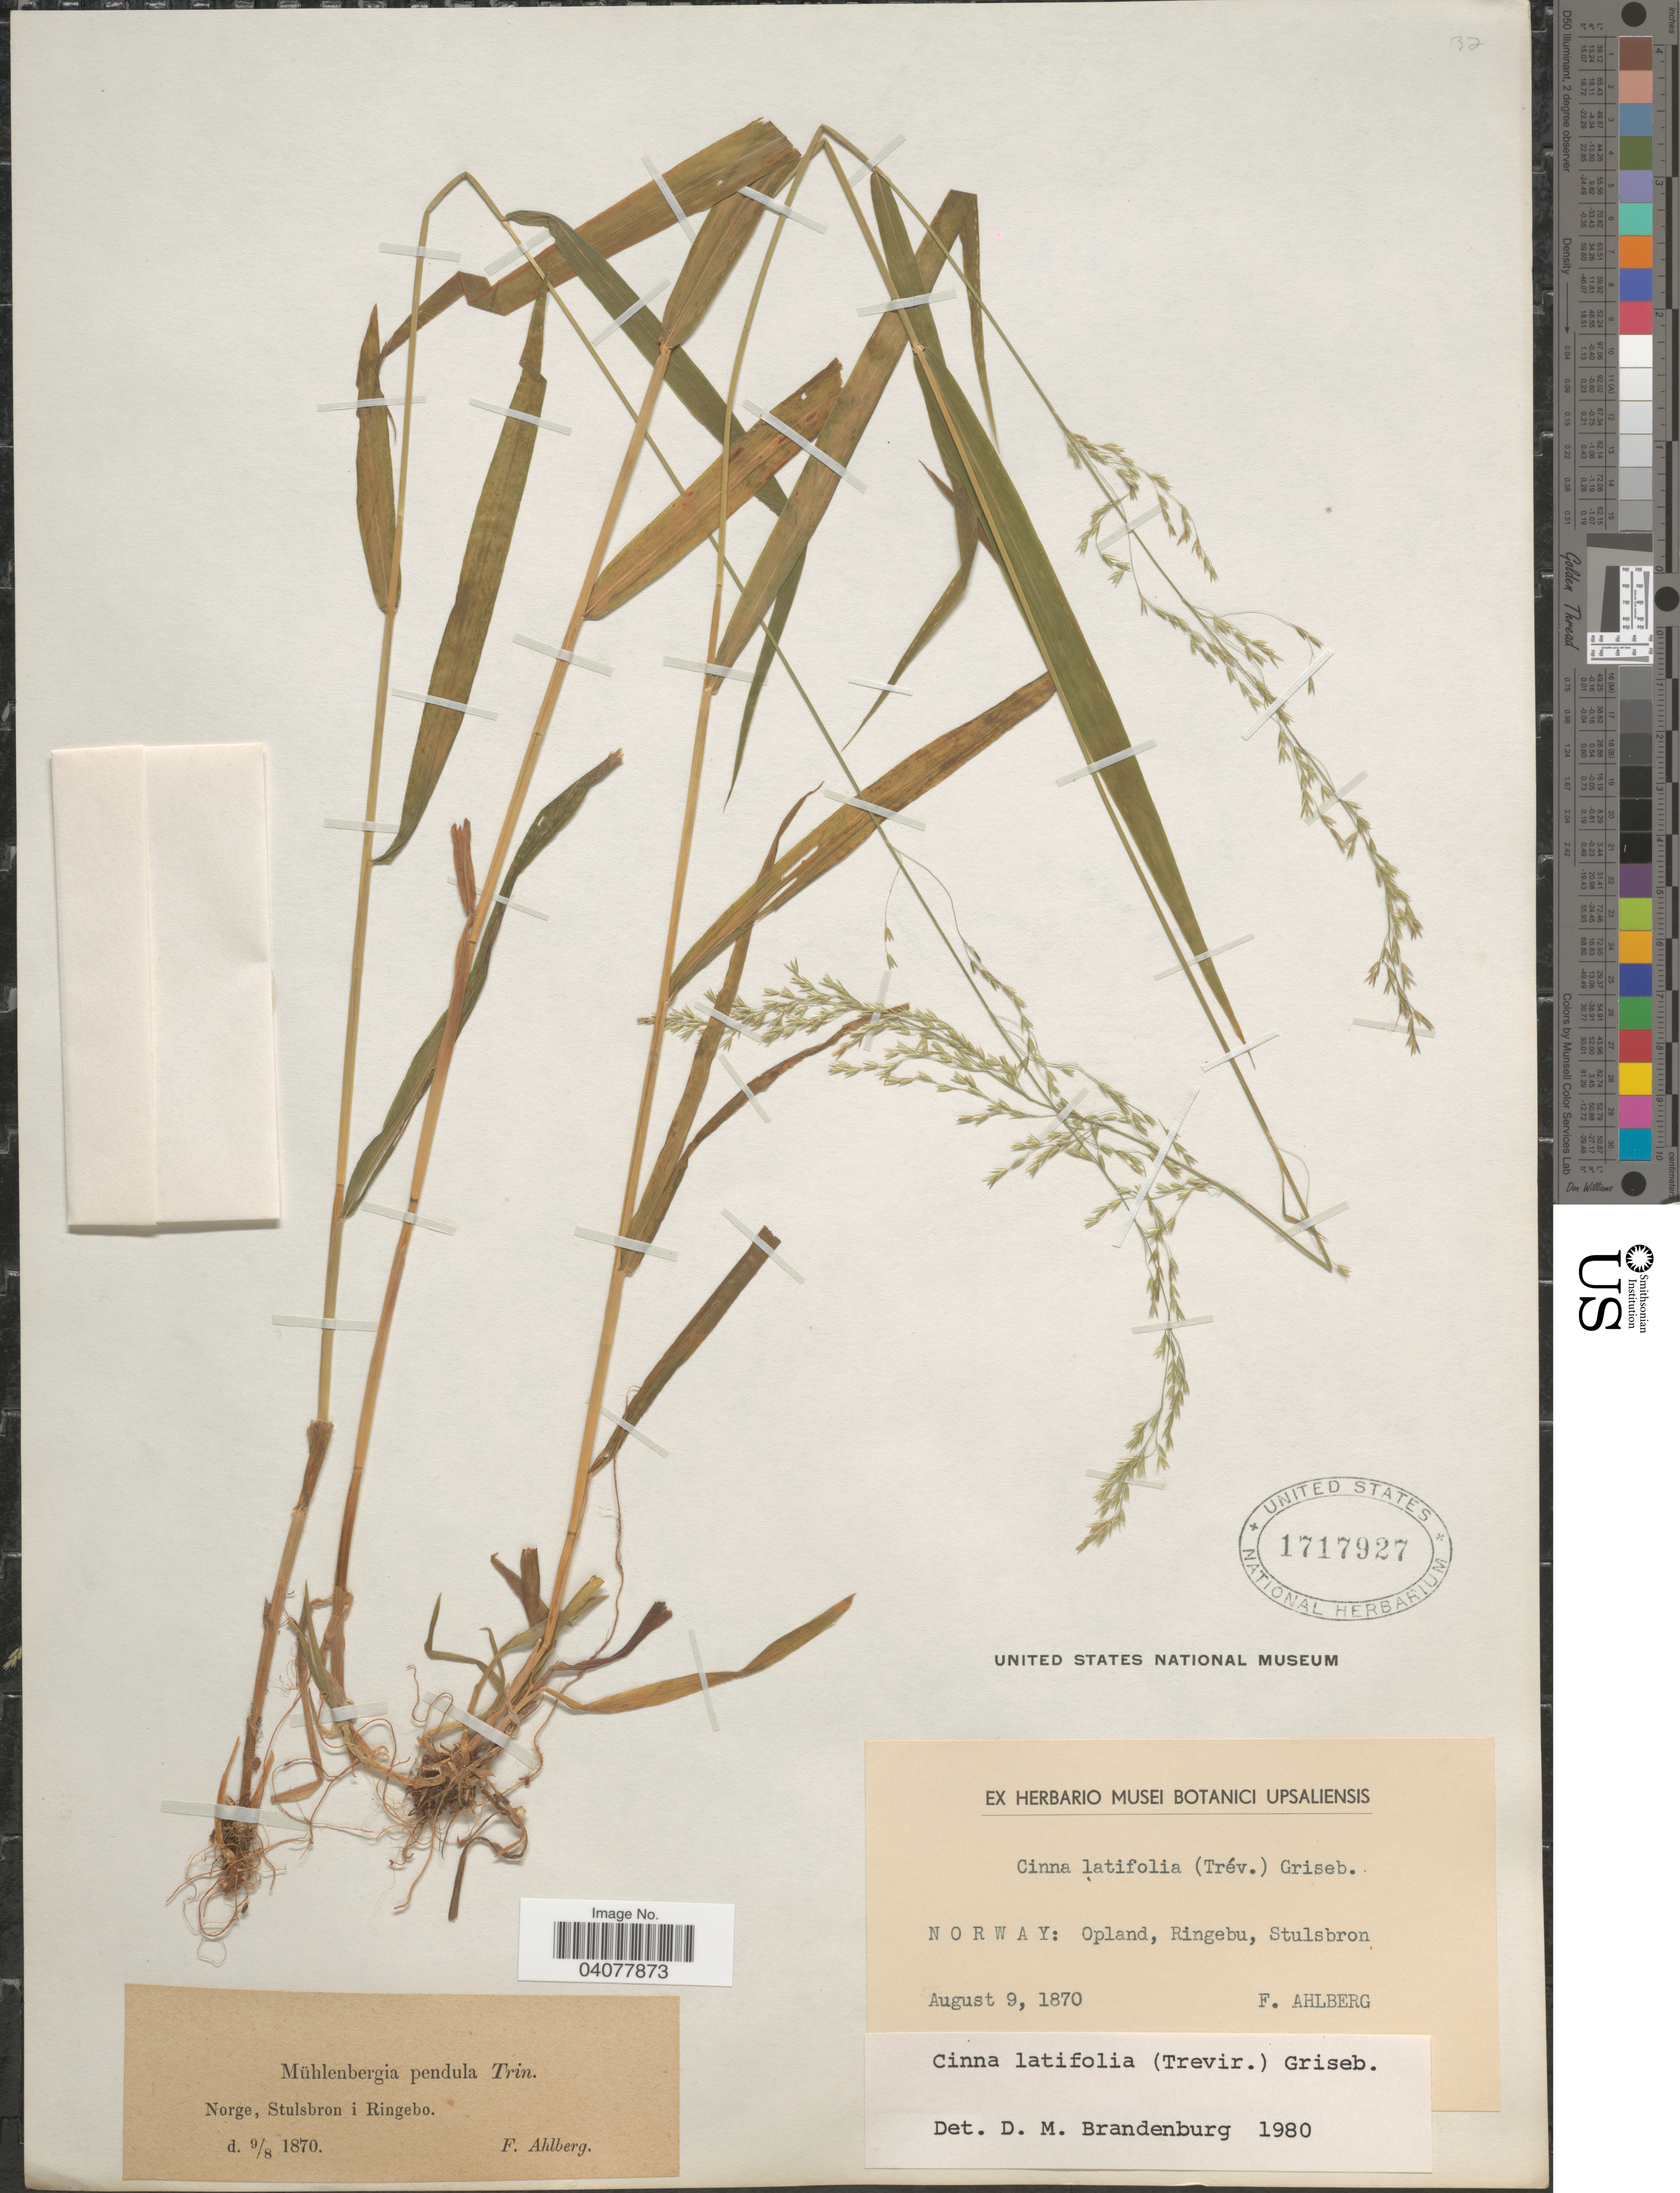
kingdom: Plantae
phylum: Tracheophyta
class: Liliopsida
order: Poales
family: Poaceae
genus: Cinna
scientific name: Cinna latifolia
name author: (Trevir. ex Goeppert) Griseb.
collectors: F. Ahlberg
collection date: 1870-08-09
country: Norway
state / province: Oppland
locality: Norge, Stulsbron i Ringebo. Opland.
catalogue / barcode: US 1717927